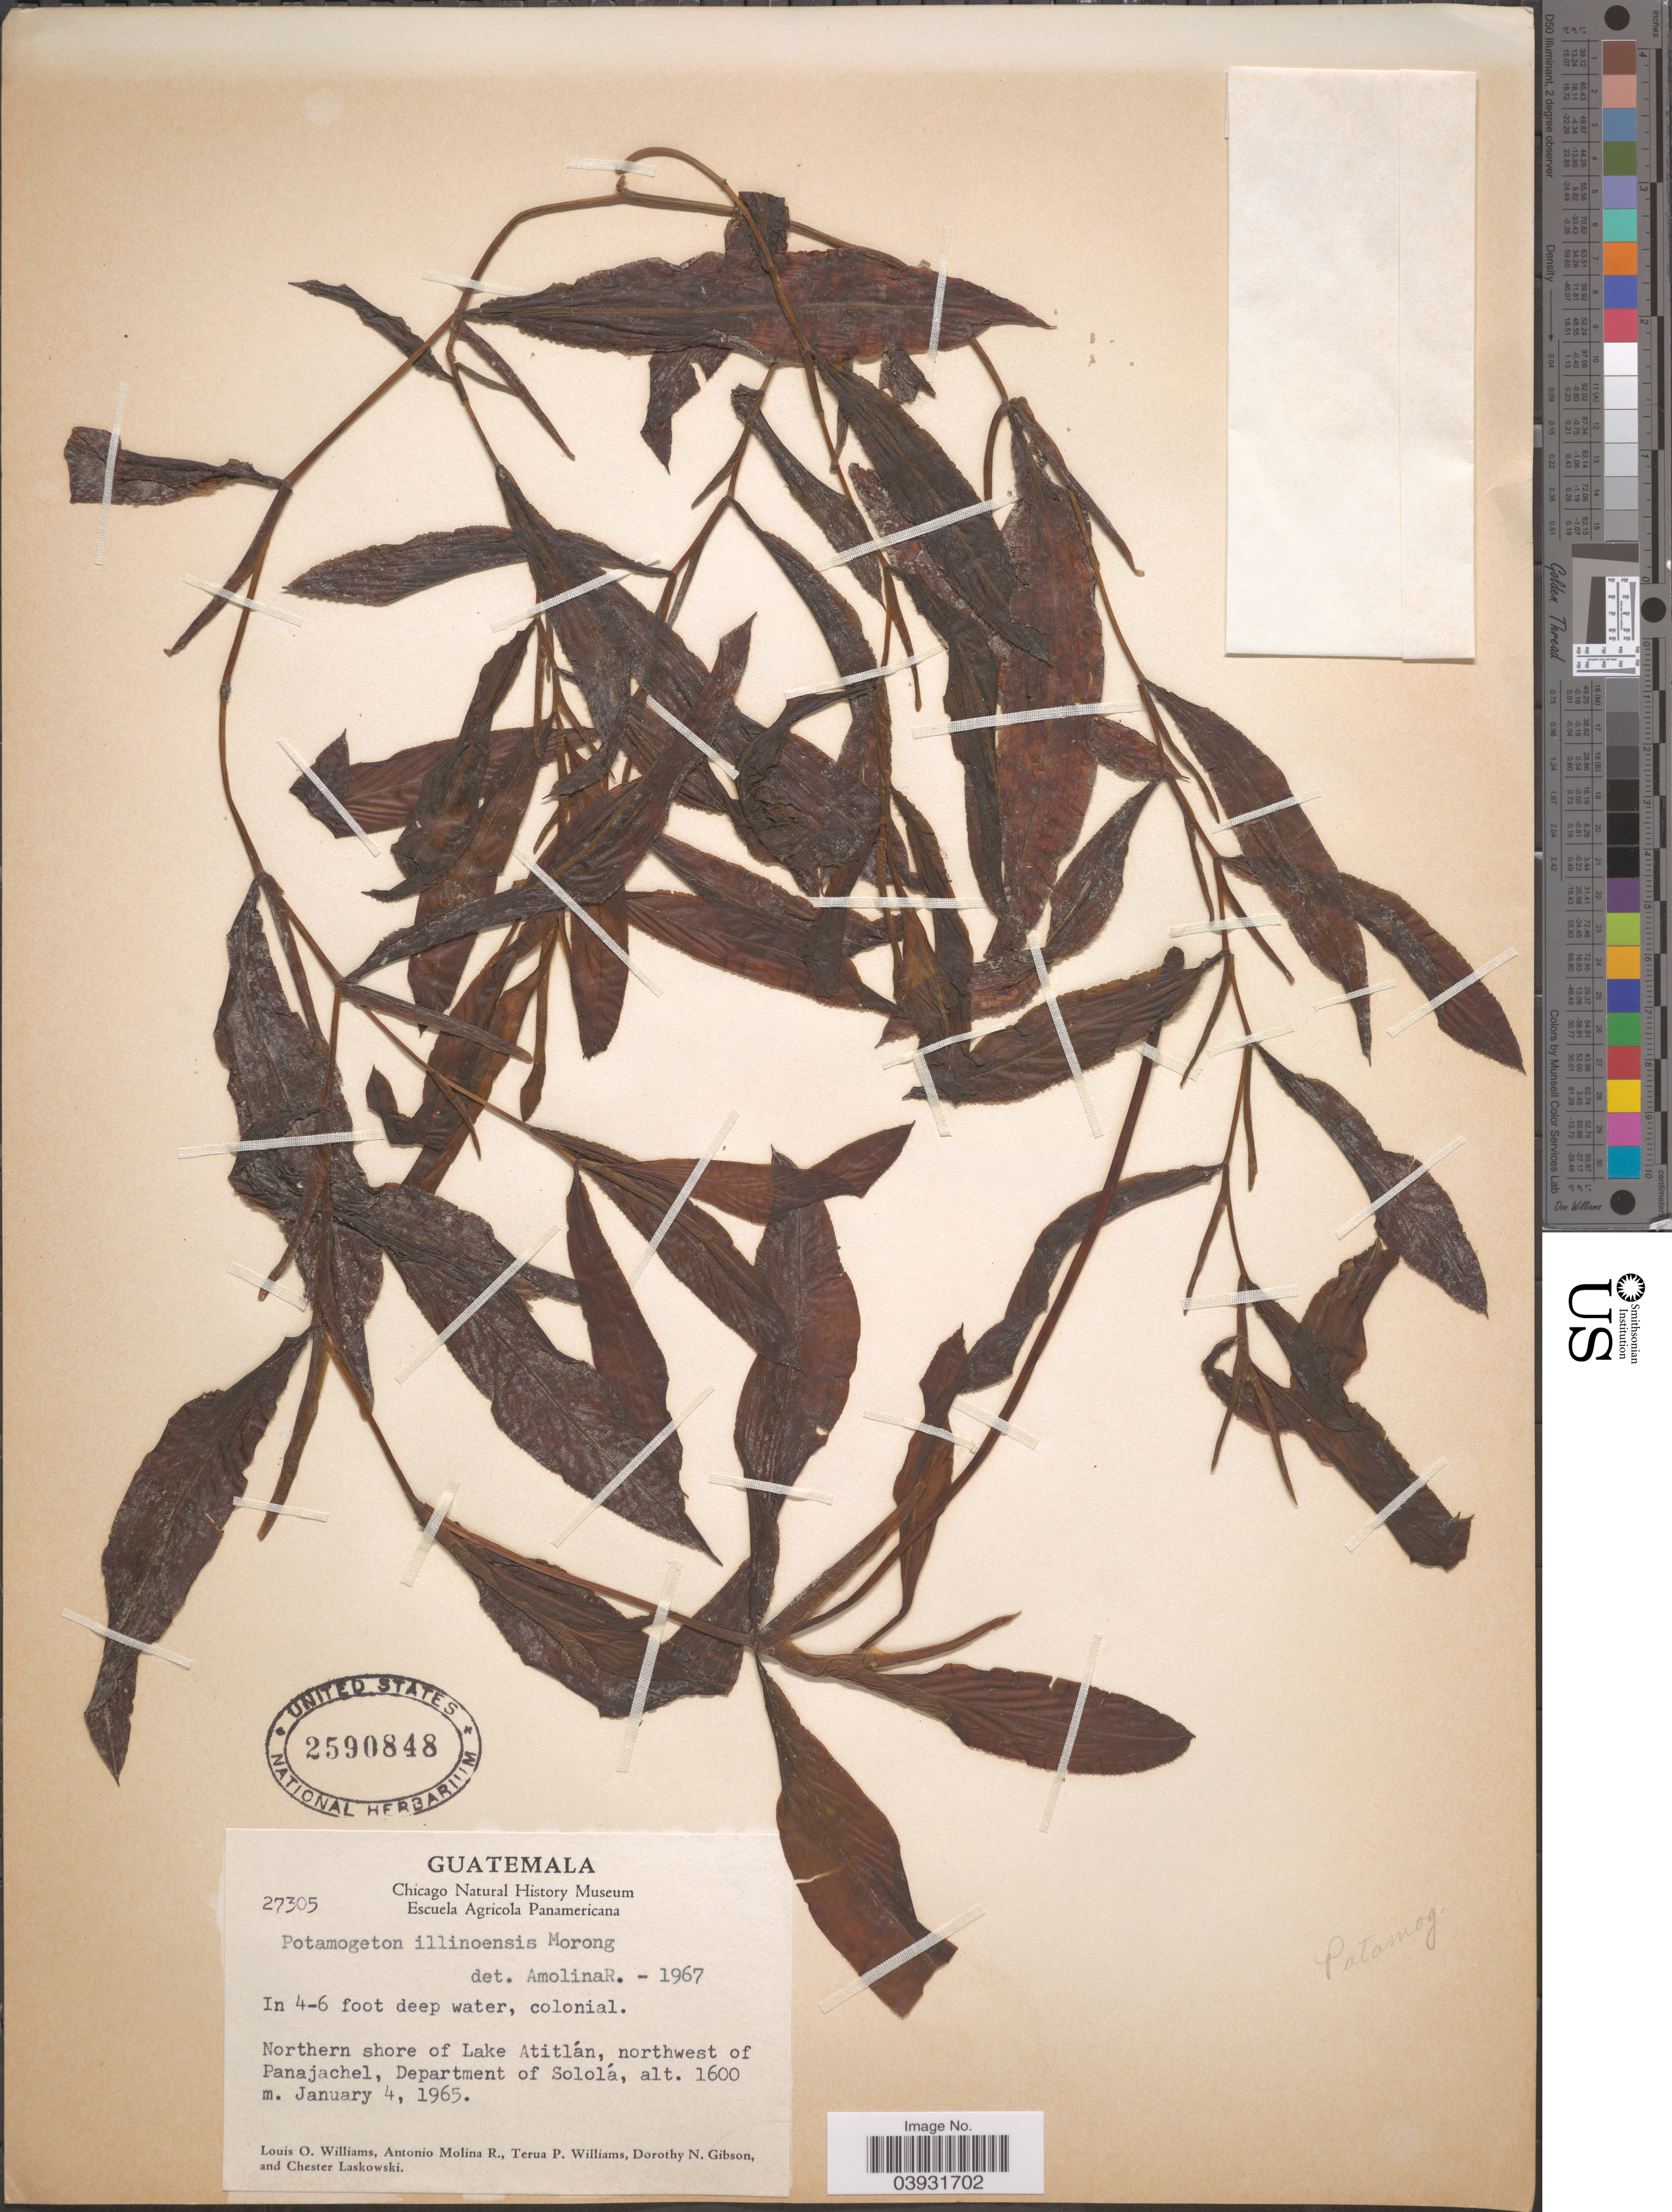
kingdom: Plantae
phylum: Tracheophyta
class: Liliopsida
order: Alismatales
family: Potamogetonaceae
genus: Potamogeton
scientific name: Potamogeton illinoensis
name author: Morong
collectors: L. O. Williams, A. Molina R., T. Williams, D. N. Gibson & C. Laskowski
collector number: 27305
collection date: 1965-01-04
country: Guatemala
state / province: Solola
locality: Northern shore of Lake Atitlán, northwest of Panajachel, Department of Sololá.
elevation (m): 1600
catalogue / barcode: US 2590848